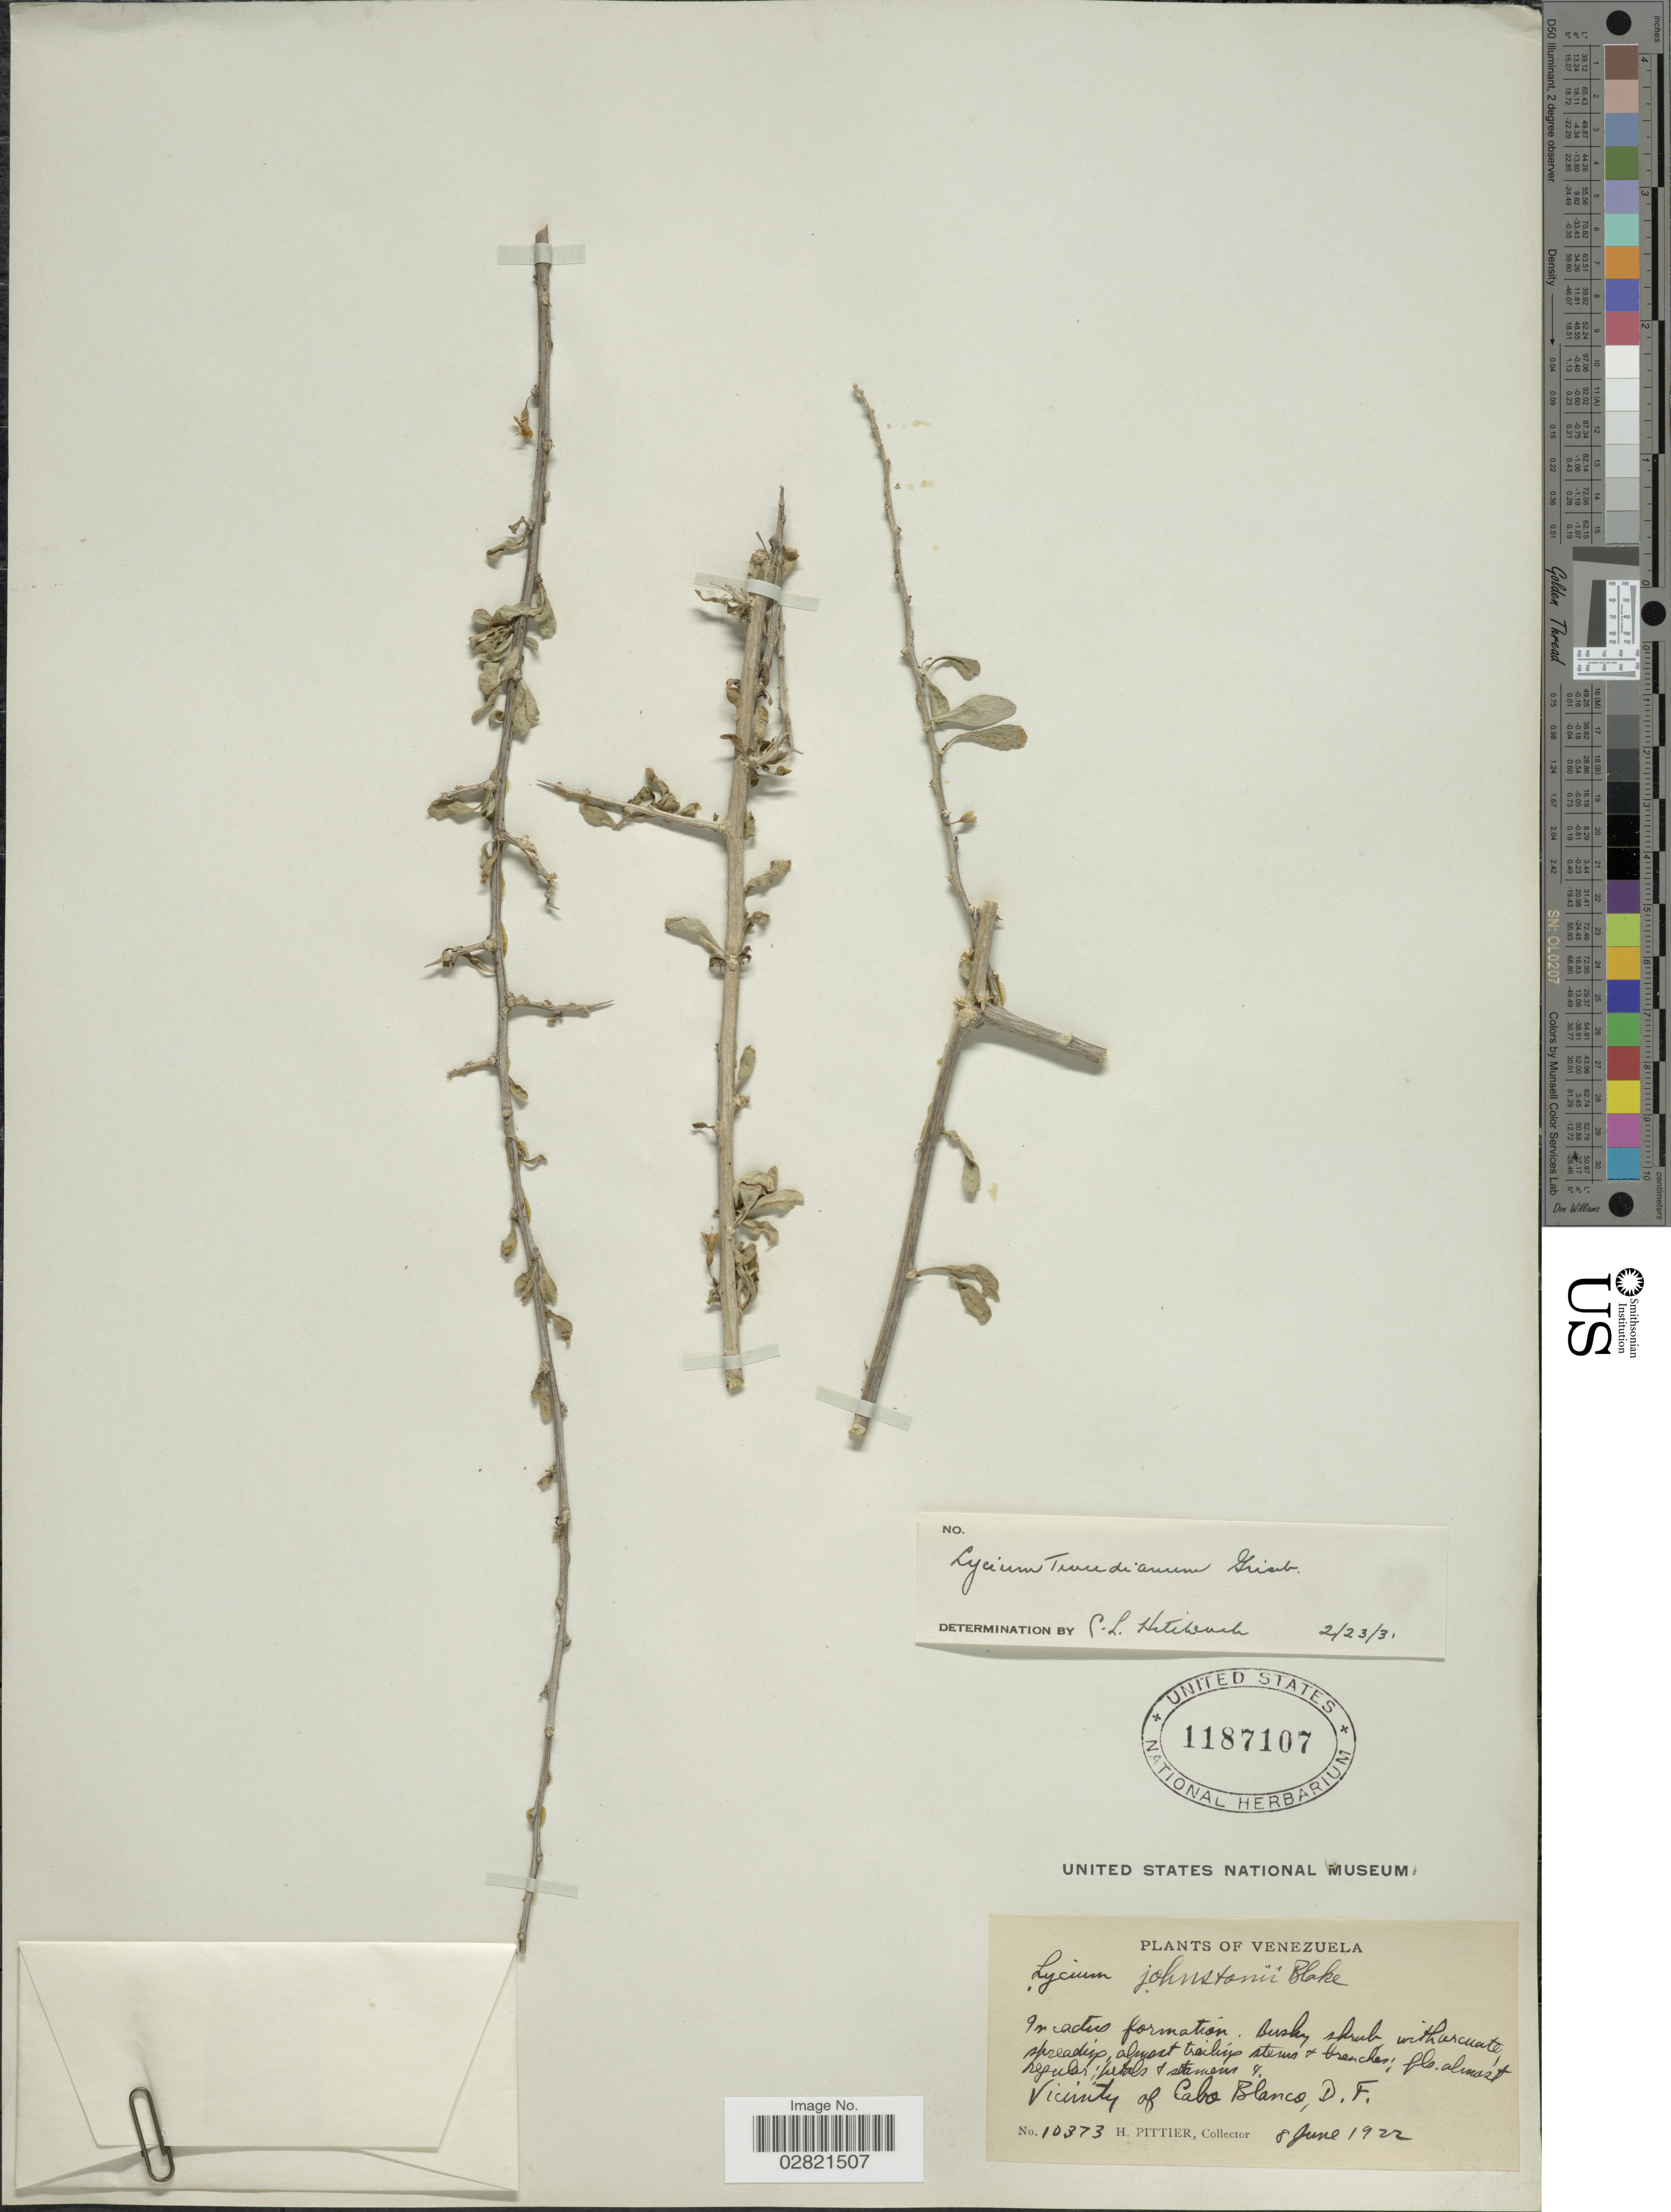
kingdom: Plantae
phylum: Tracheophyta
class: Magnoliopsida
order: Solanales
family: Solanaceae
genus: Lycium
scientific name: Lycium tweedianum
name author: Griseb.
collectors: H. F. Pittier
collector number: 10373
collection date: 1922-06-08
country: Venezuela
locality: Vicinity of Cabo Blanco, D.F.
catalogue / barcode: US 1187107